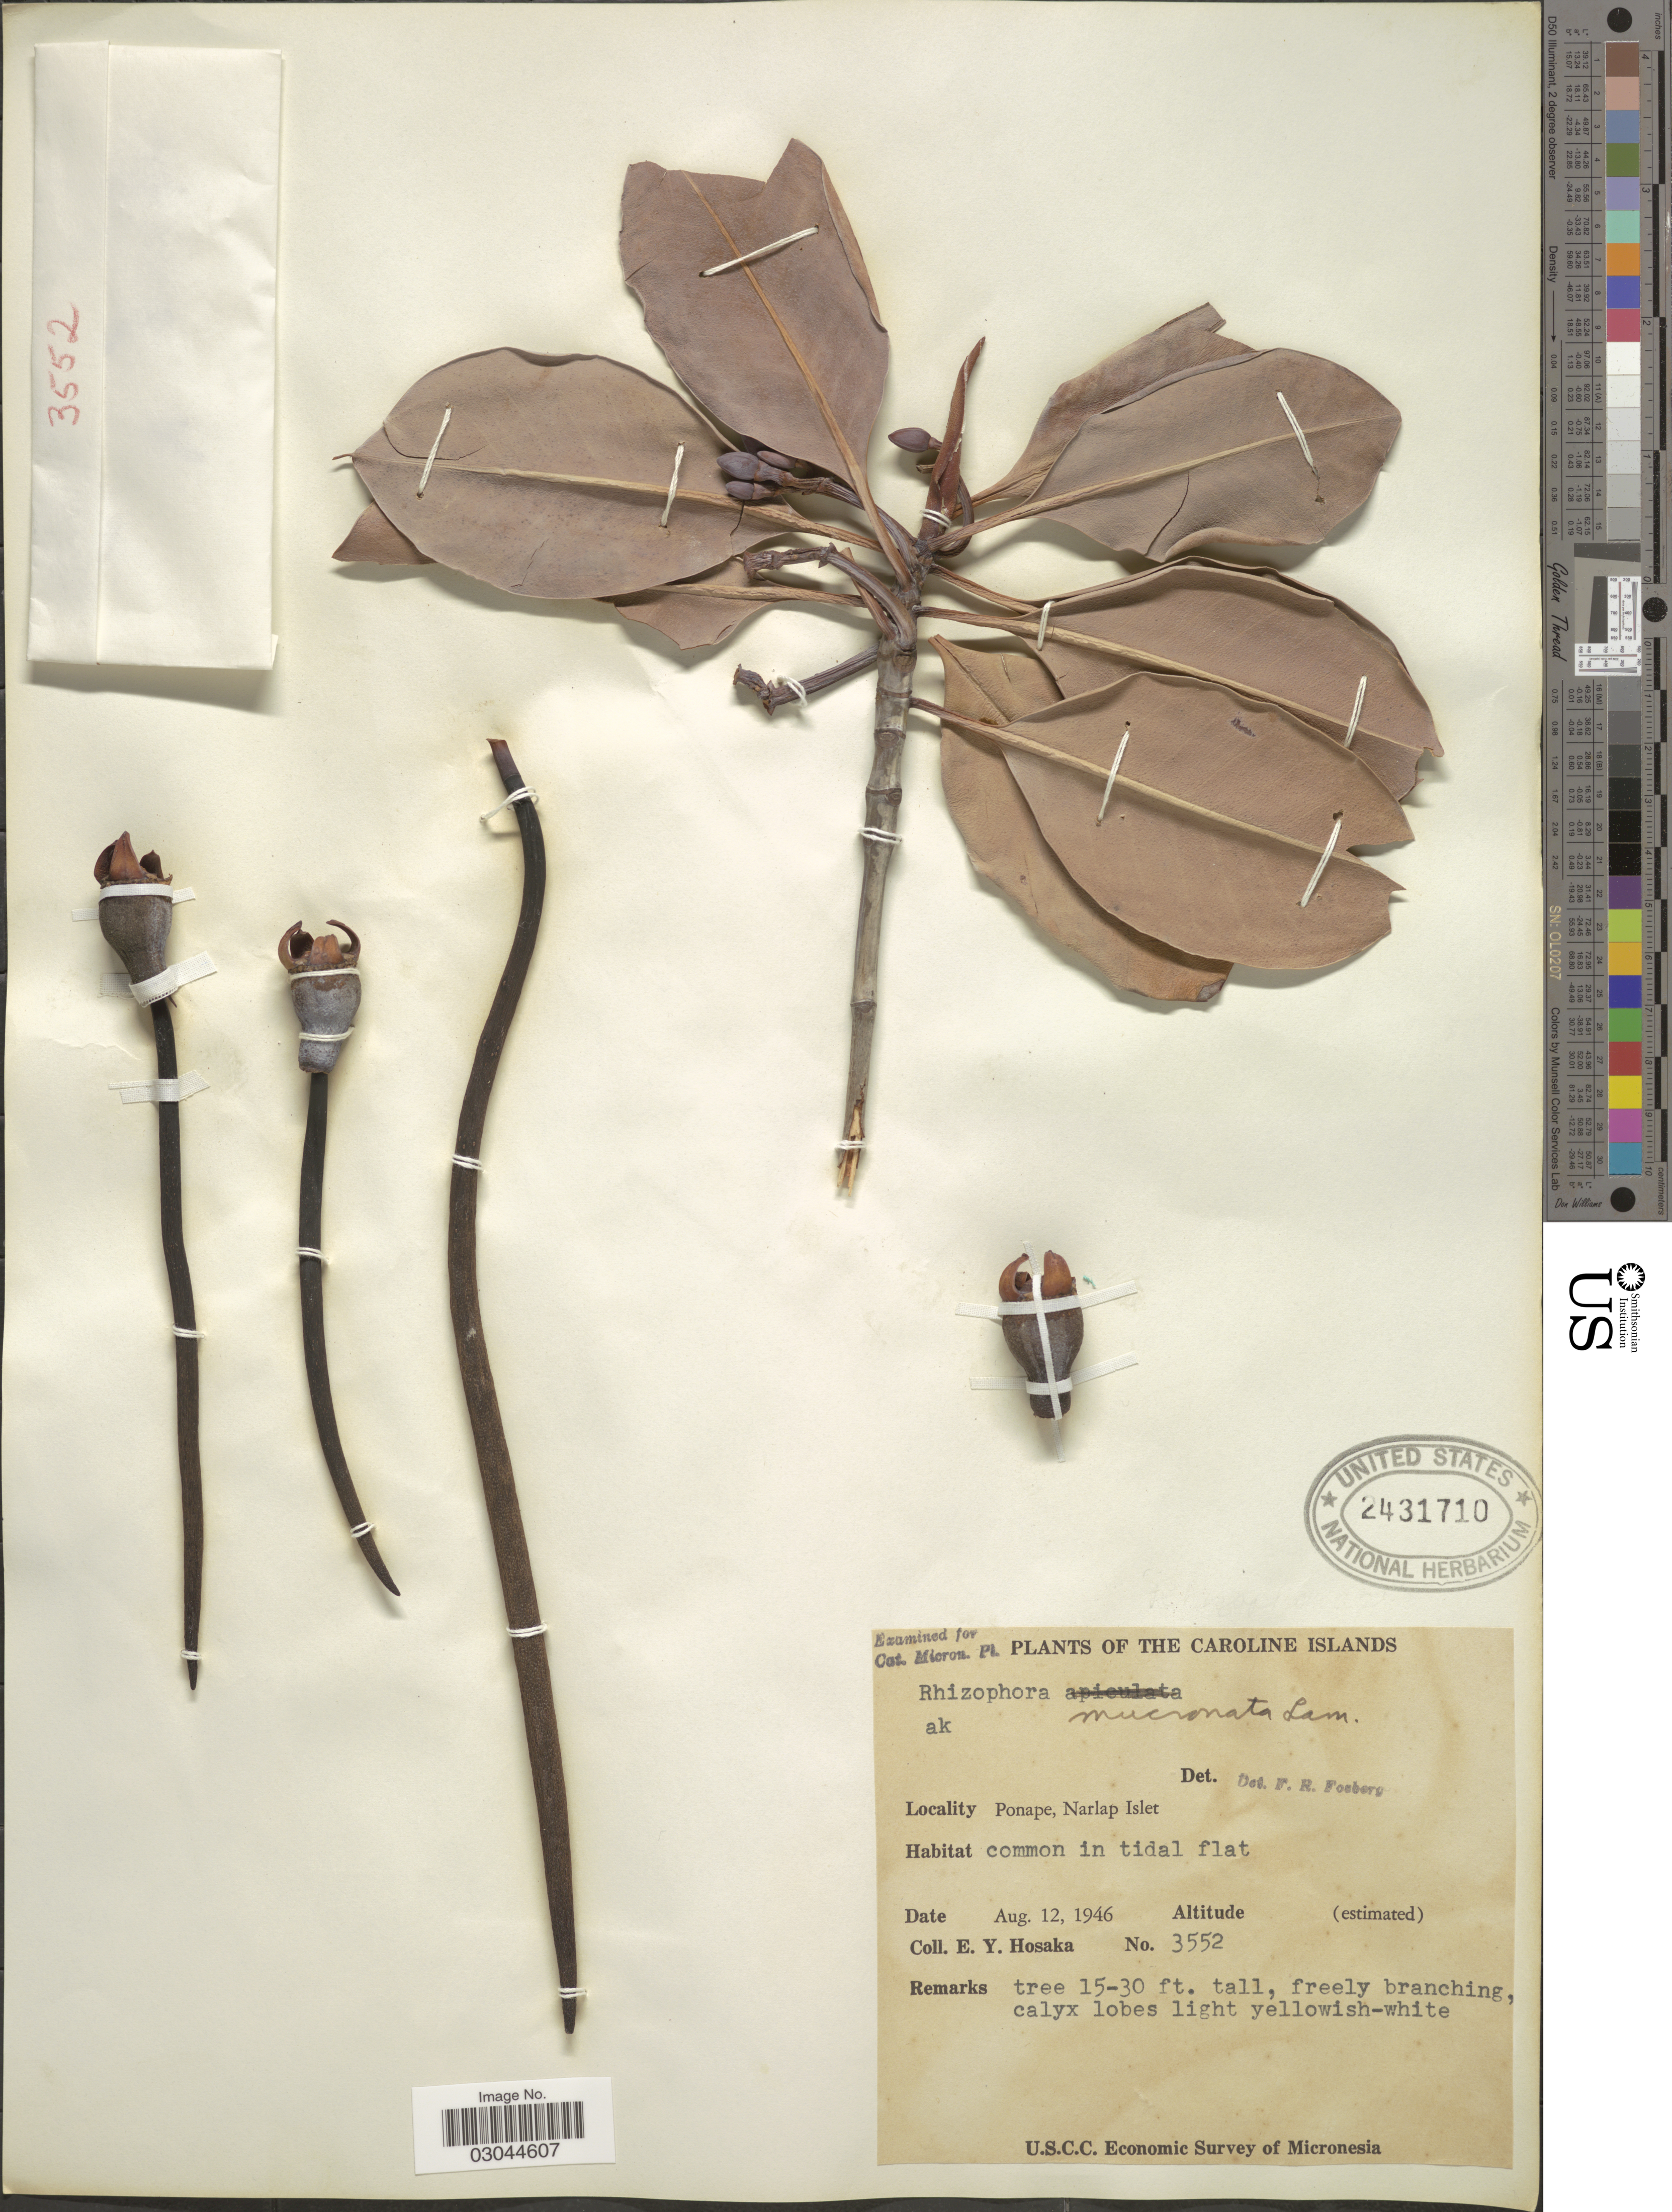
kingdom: Plantae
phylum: Tracheophyta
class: Magnoliopsida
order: Malpighiales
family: Rhizophoraceae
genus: Rhizophora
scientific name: Rhizophora mucronata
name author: Lam.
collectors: E. Y. Hosaka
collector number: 3552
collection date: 1946-08-12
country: Micronesia, Federated States of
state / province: Pohnpei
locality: The Caroline Islands. Ponape, Narlap Islet.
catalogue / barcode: US 2431710